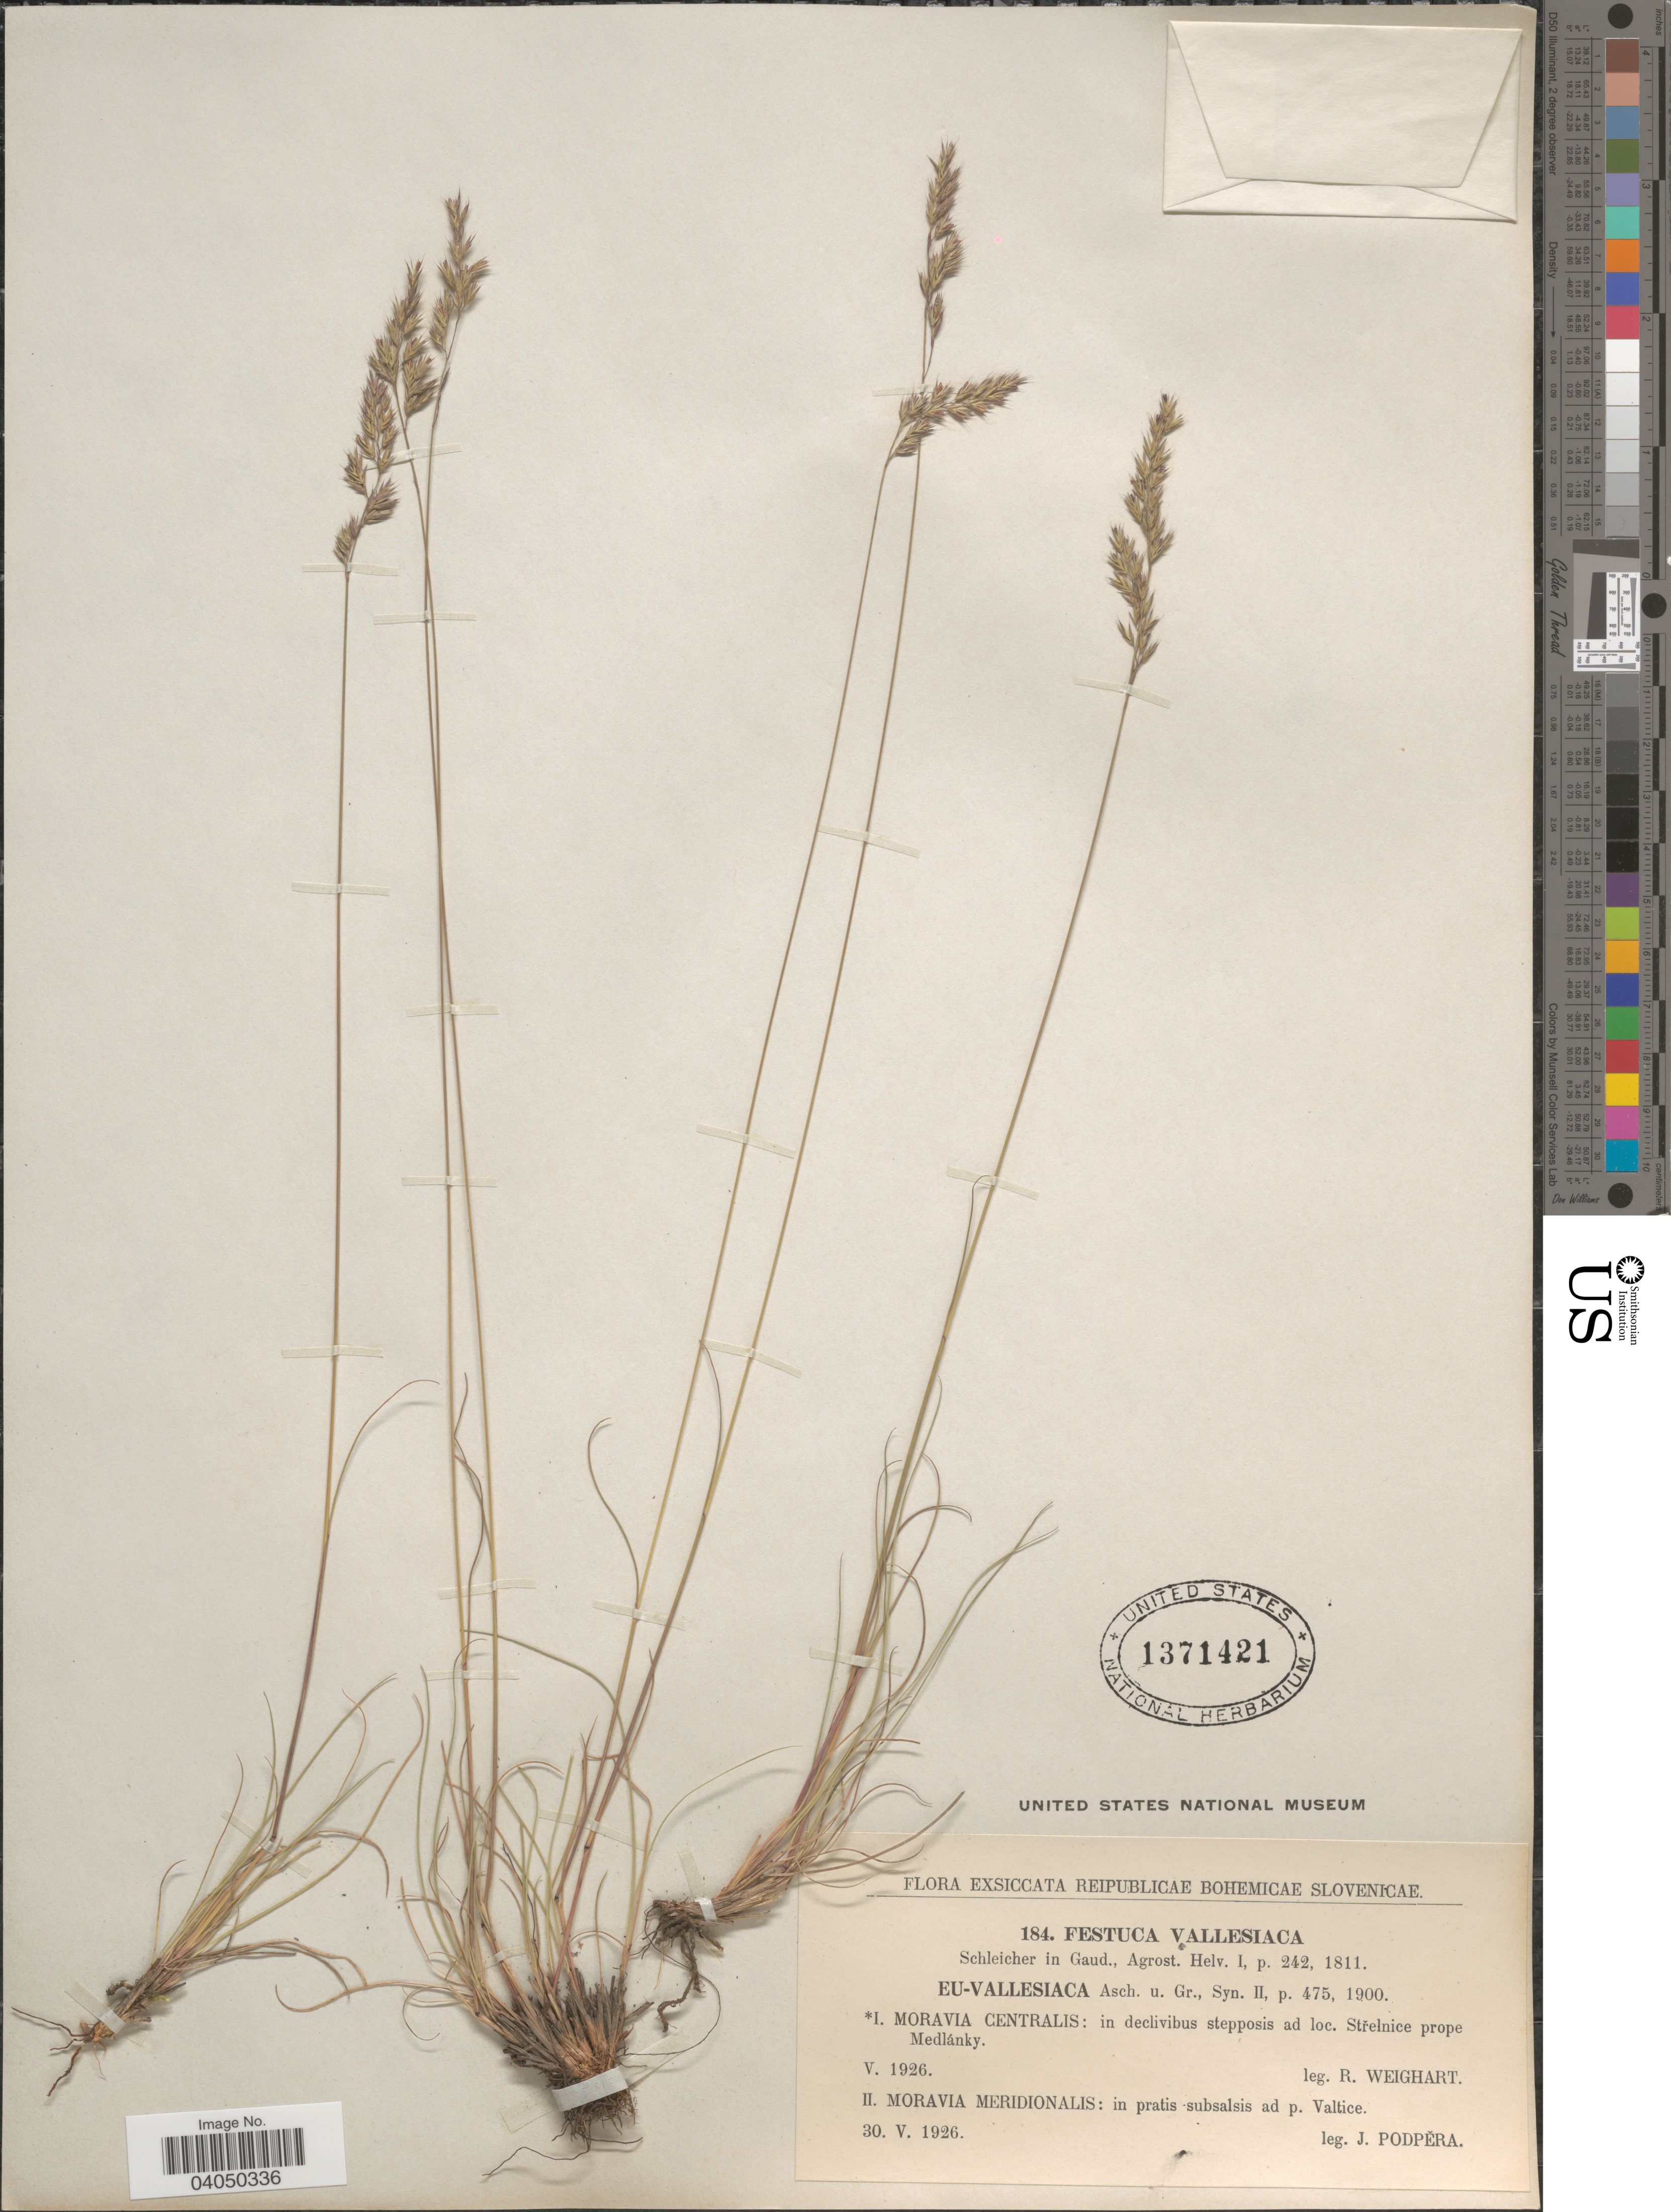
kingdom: Plantae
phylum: Tracheophyta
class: Liliopsida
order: Poales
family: Poaceae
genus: Festuca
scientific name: Festuca valesiaca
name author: Schleich. ex Gaudin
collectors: R. Weighart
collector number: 184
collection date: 1926-05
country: Czechia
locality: Reipublicae Bohemicae Slovenicae. Moravia Centralis: in declivibus stepposis ad loc. Střelnice prope Medlánky.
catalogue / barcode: US 1371421